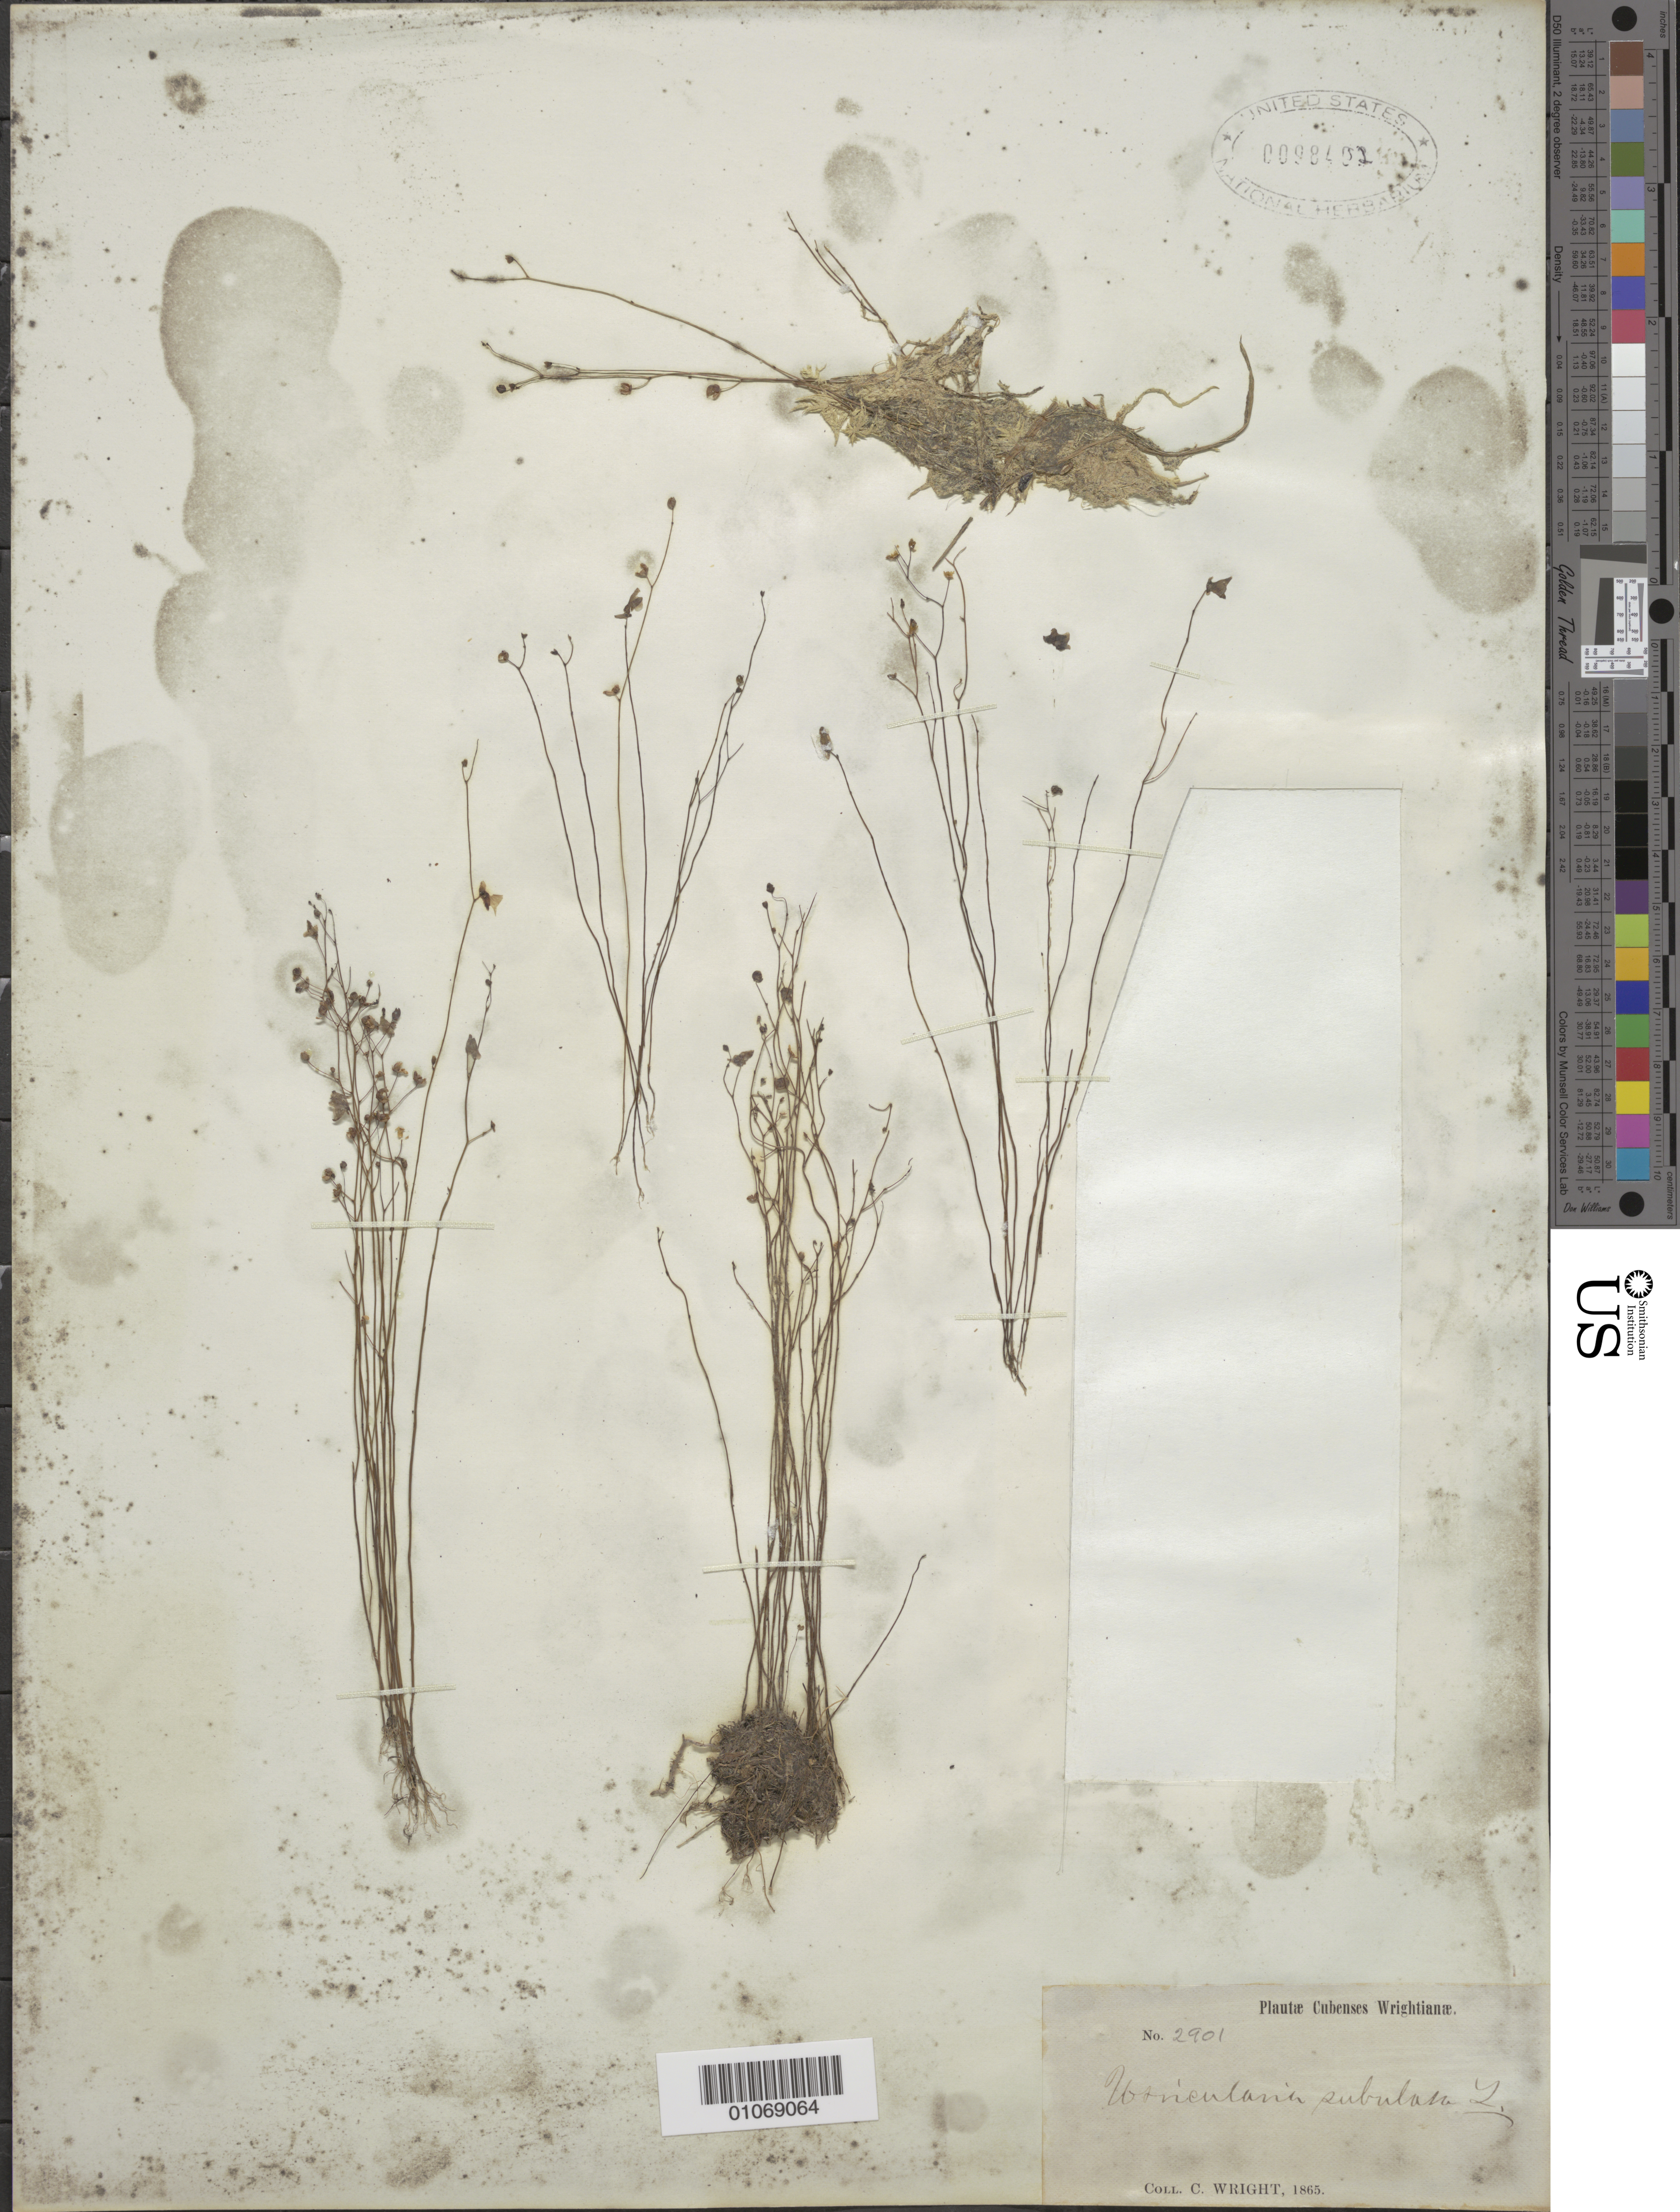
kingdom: Plantae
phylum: Tracheophyta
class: Magnoliopsida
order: Lamiales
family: Lentibulariaceae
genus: Utricularia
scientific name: Utricularia subulata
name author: L.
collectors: C. Wright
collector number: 2901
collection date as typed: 01 Jan 1865 to 31 Dec 1865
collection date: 1865-01-01/1865-12-31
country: Cuba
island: Cuba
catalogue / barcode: US 98402